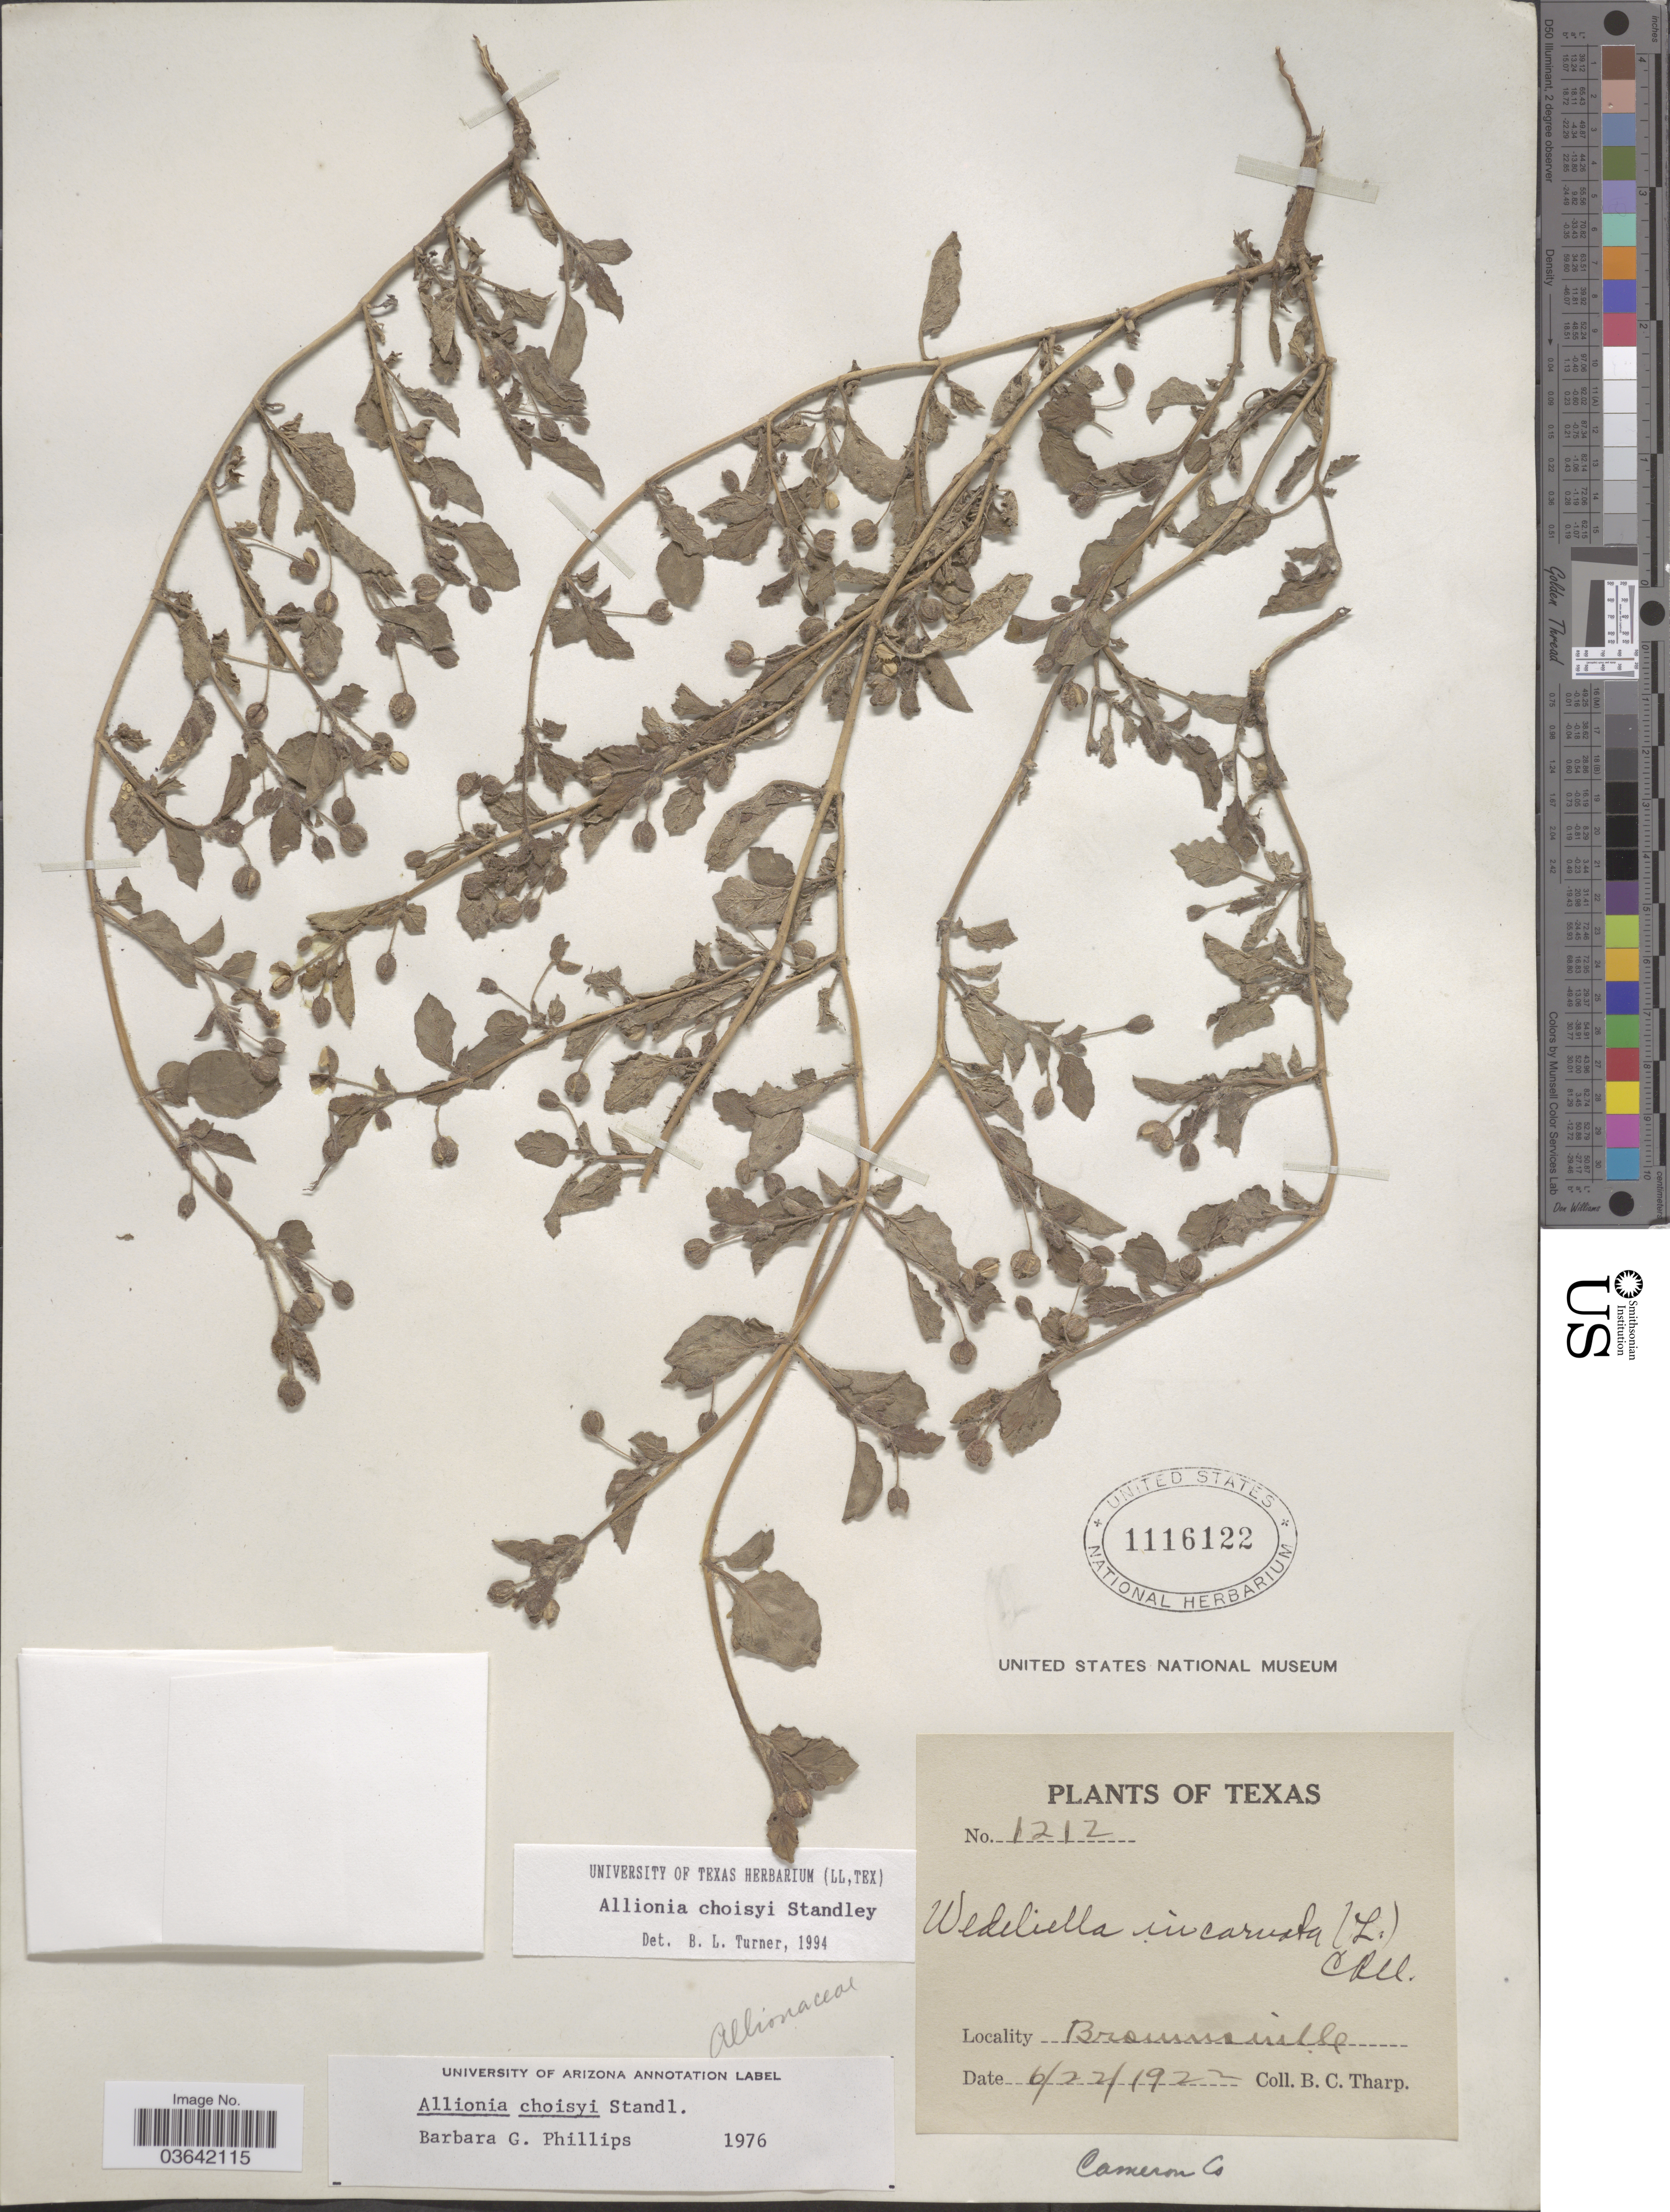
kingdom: Plantae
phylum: Tracheophyta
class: Magnoliopsida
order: Caryophyllales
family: Nyctaginaceae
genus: Allionia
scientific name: Allionia choisyi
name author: Standl.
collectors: B. C. Tharp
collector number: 1212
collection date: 1922-06-22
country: United States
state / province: Texas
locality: Brownsville. Cameron Co.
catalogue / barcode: US 1116122